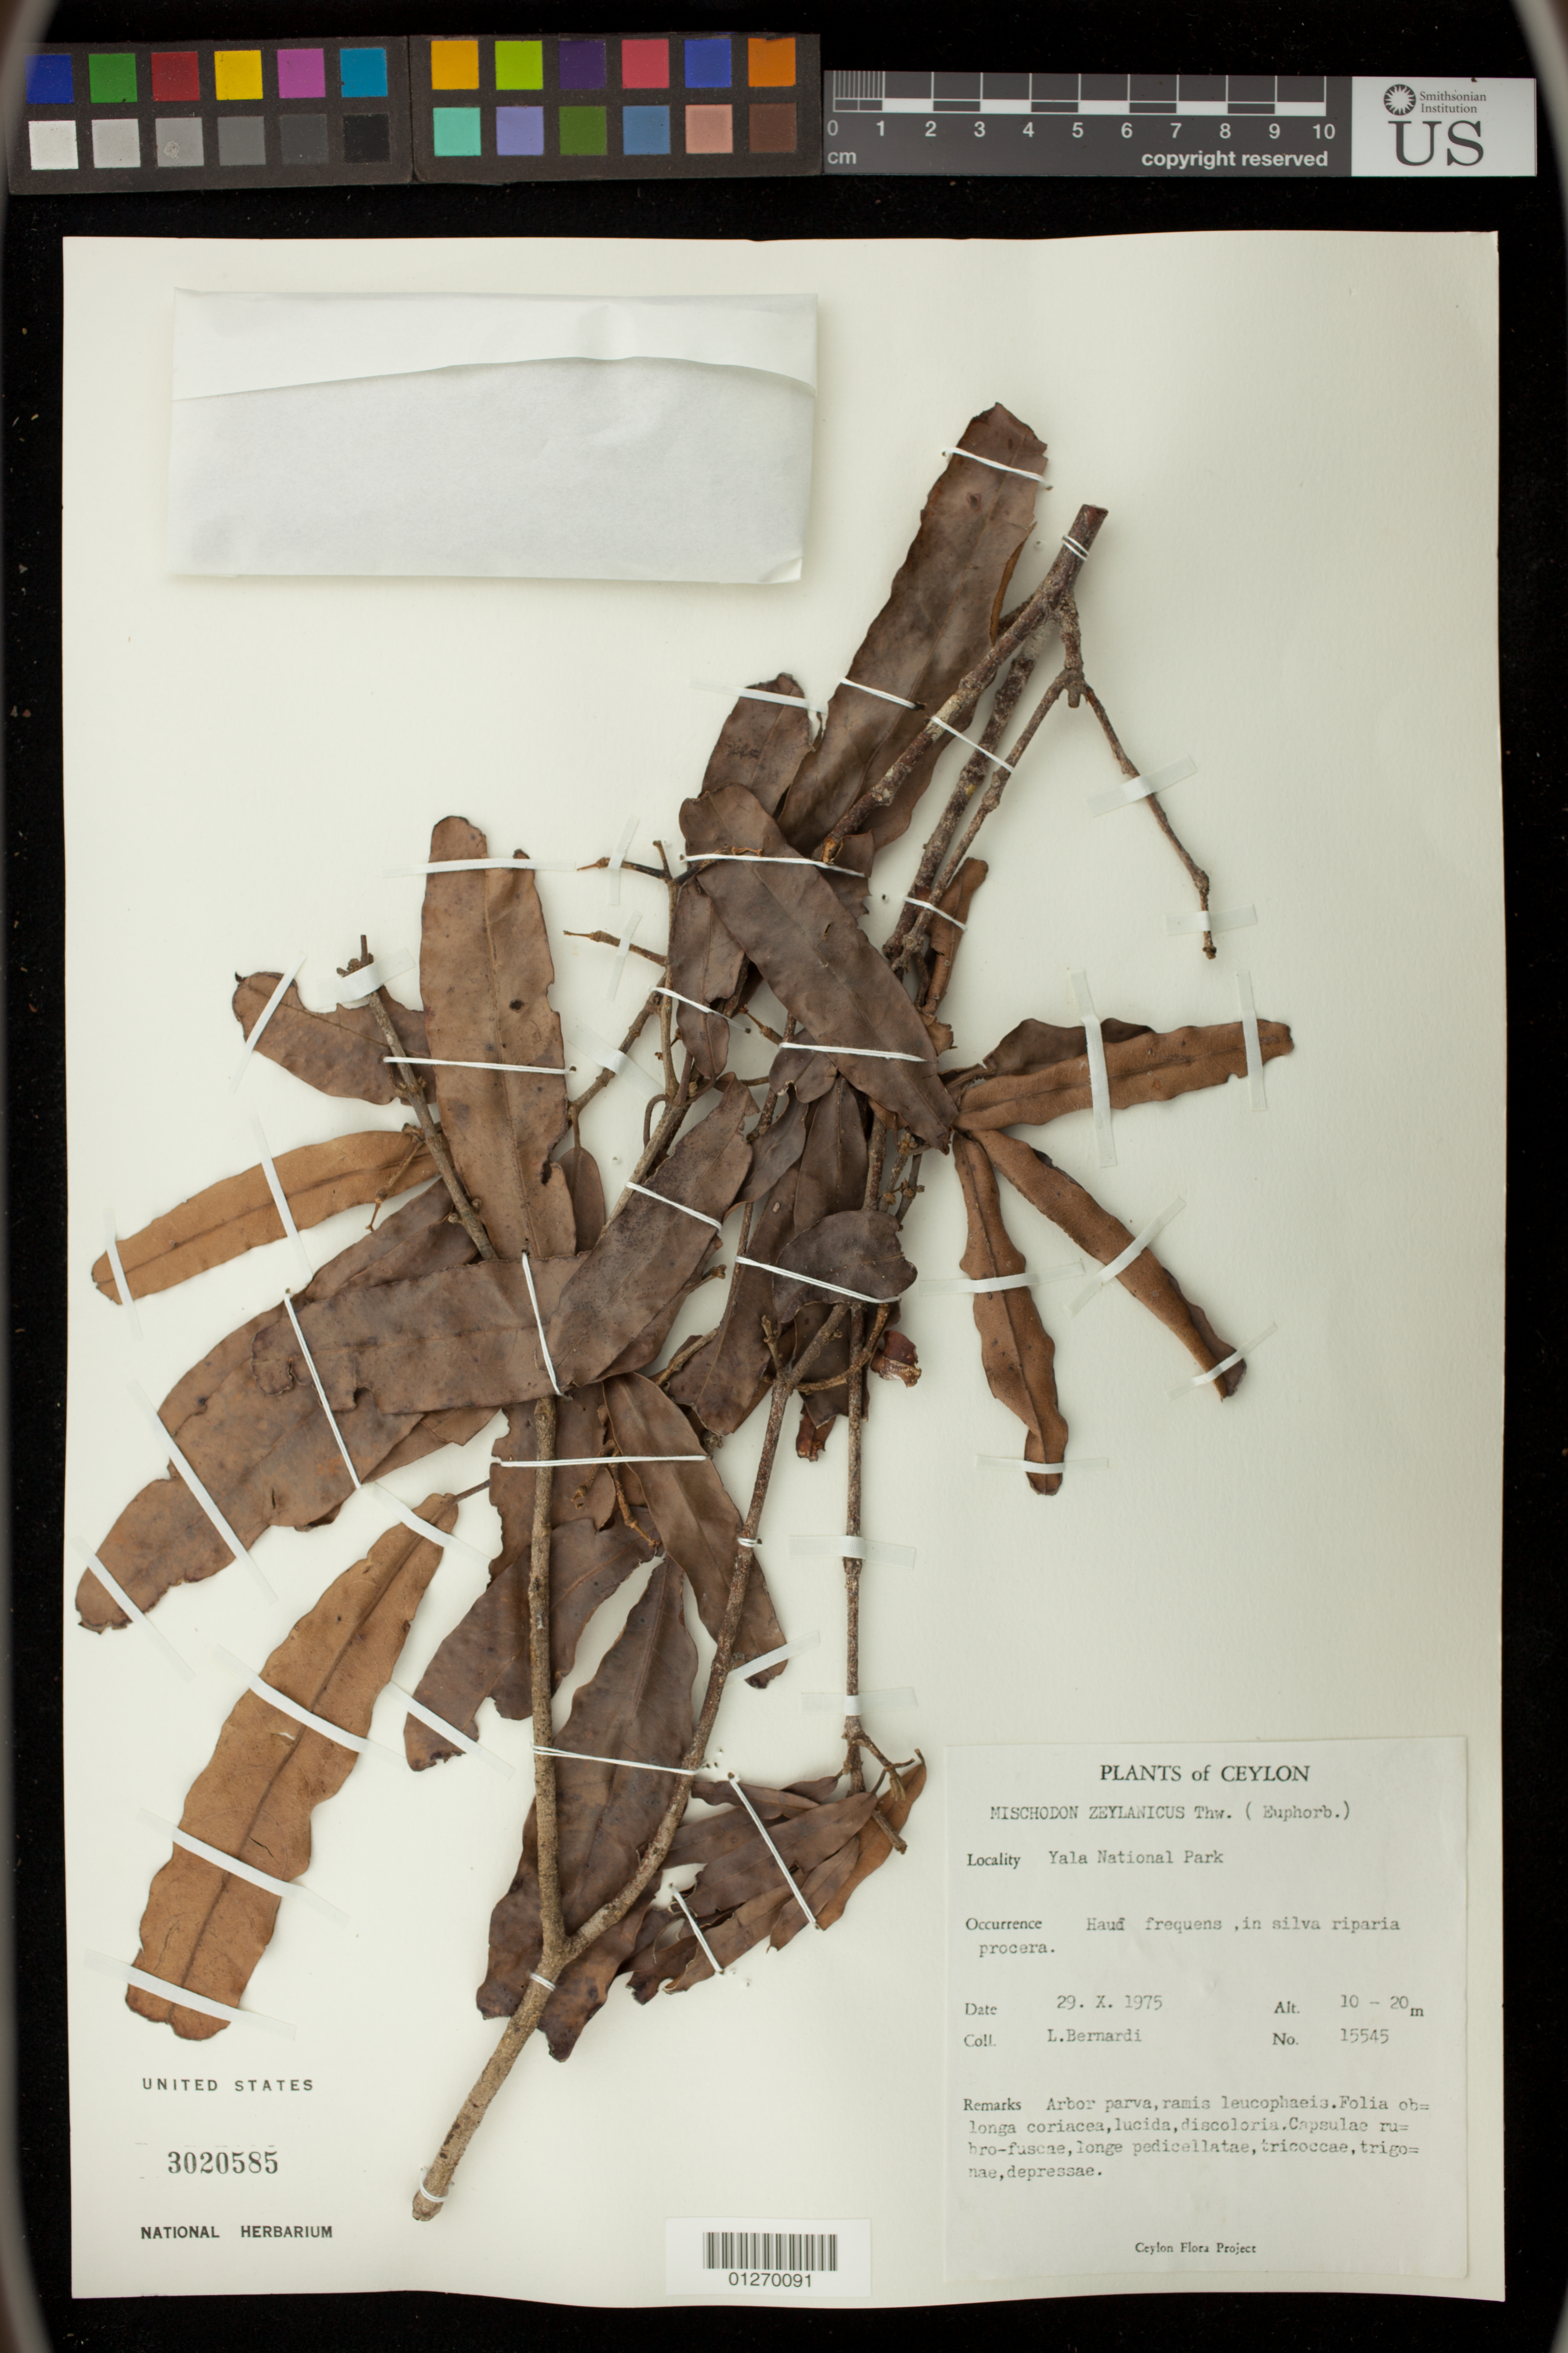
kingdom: Plantae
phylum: Tracheophyta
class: Magnoliopsida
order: Malpighiales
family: Picrodendraceae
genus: Mischodon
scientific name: Mischodon zeylanicus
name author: Thwaites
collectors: L. Bernardi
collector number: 15545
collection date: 1975-10-29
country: Sri Lanka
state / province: Southern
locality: Yala National Park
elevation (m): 10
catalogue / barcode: US 3020585